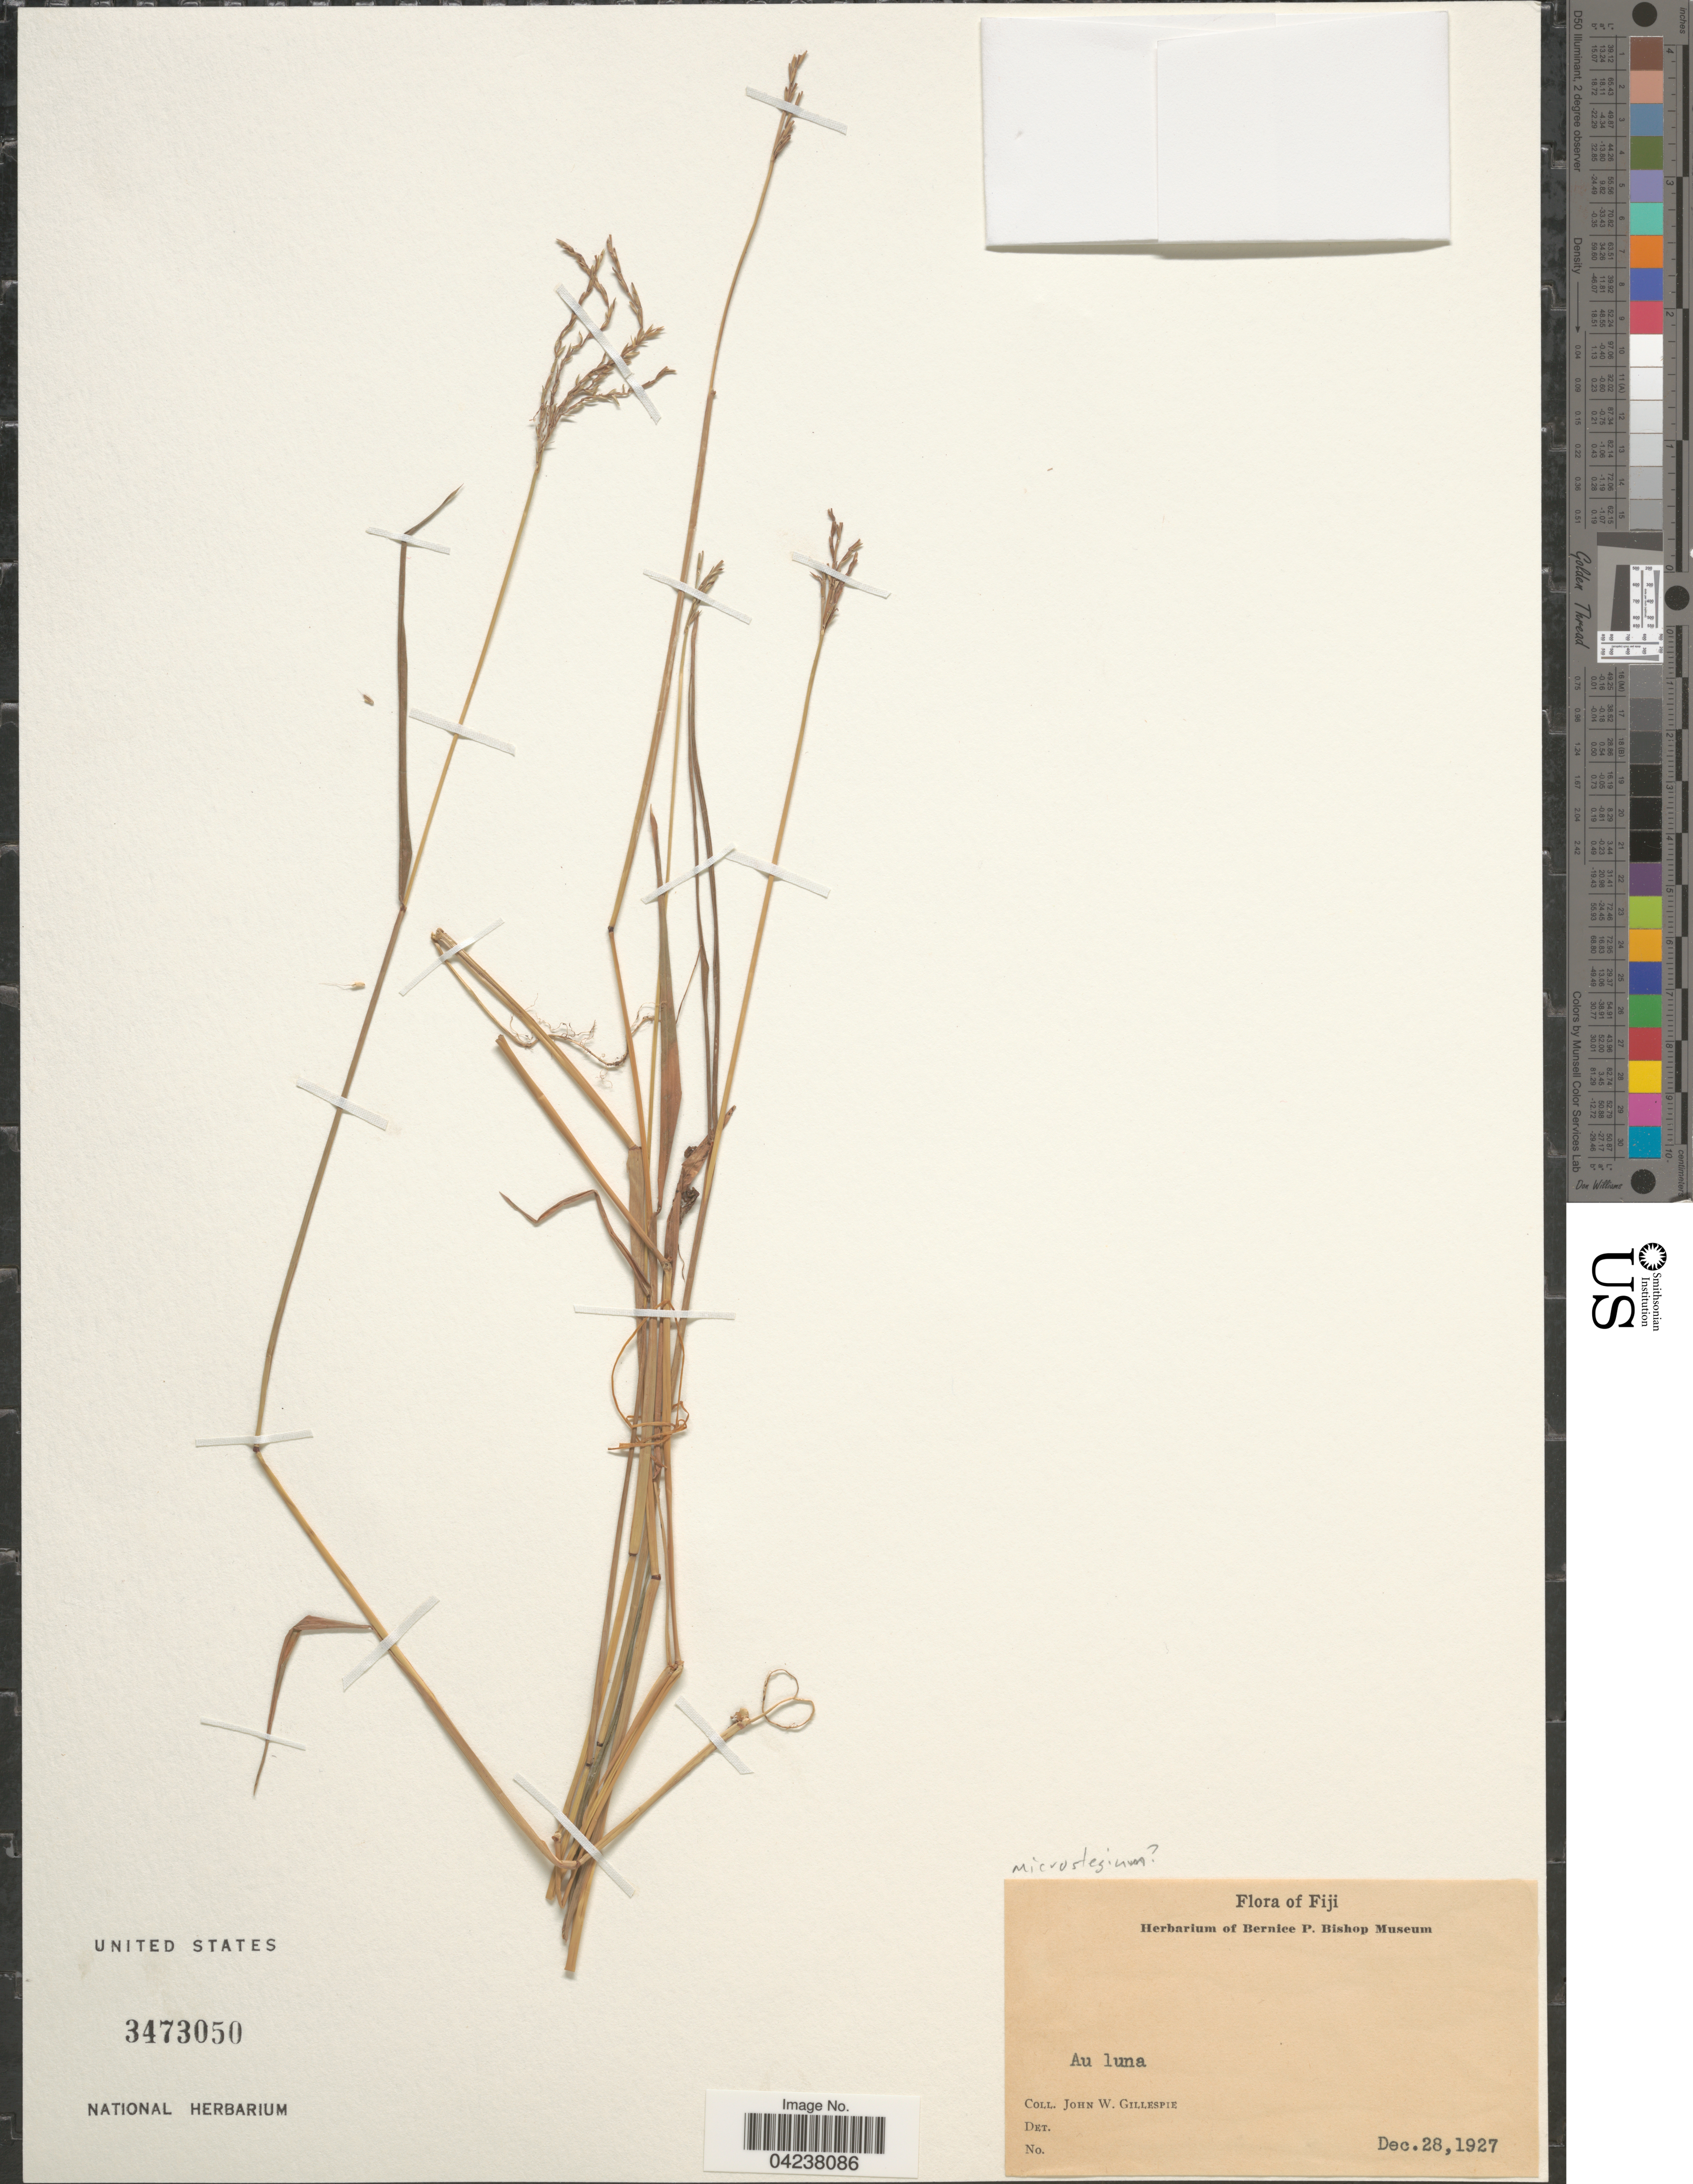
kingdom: Plantae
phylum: Tracheophyta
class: Liliopsida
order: Poales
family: Poaceae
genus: Microstegium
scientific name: Microstegium sp.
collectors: J. W. Gillespie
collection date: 1927-12-28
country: Fiji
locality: Au luna.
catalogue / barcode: US 3473050